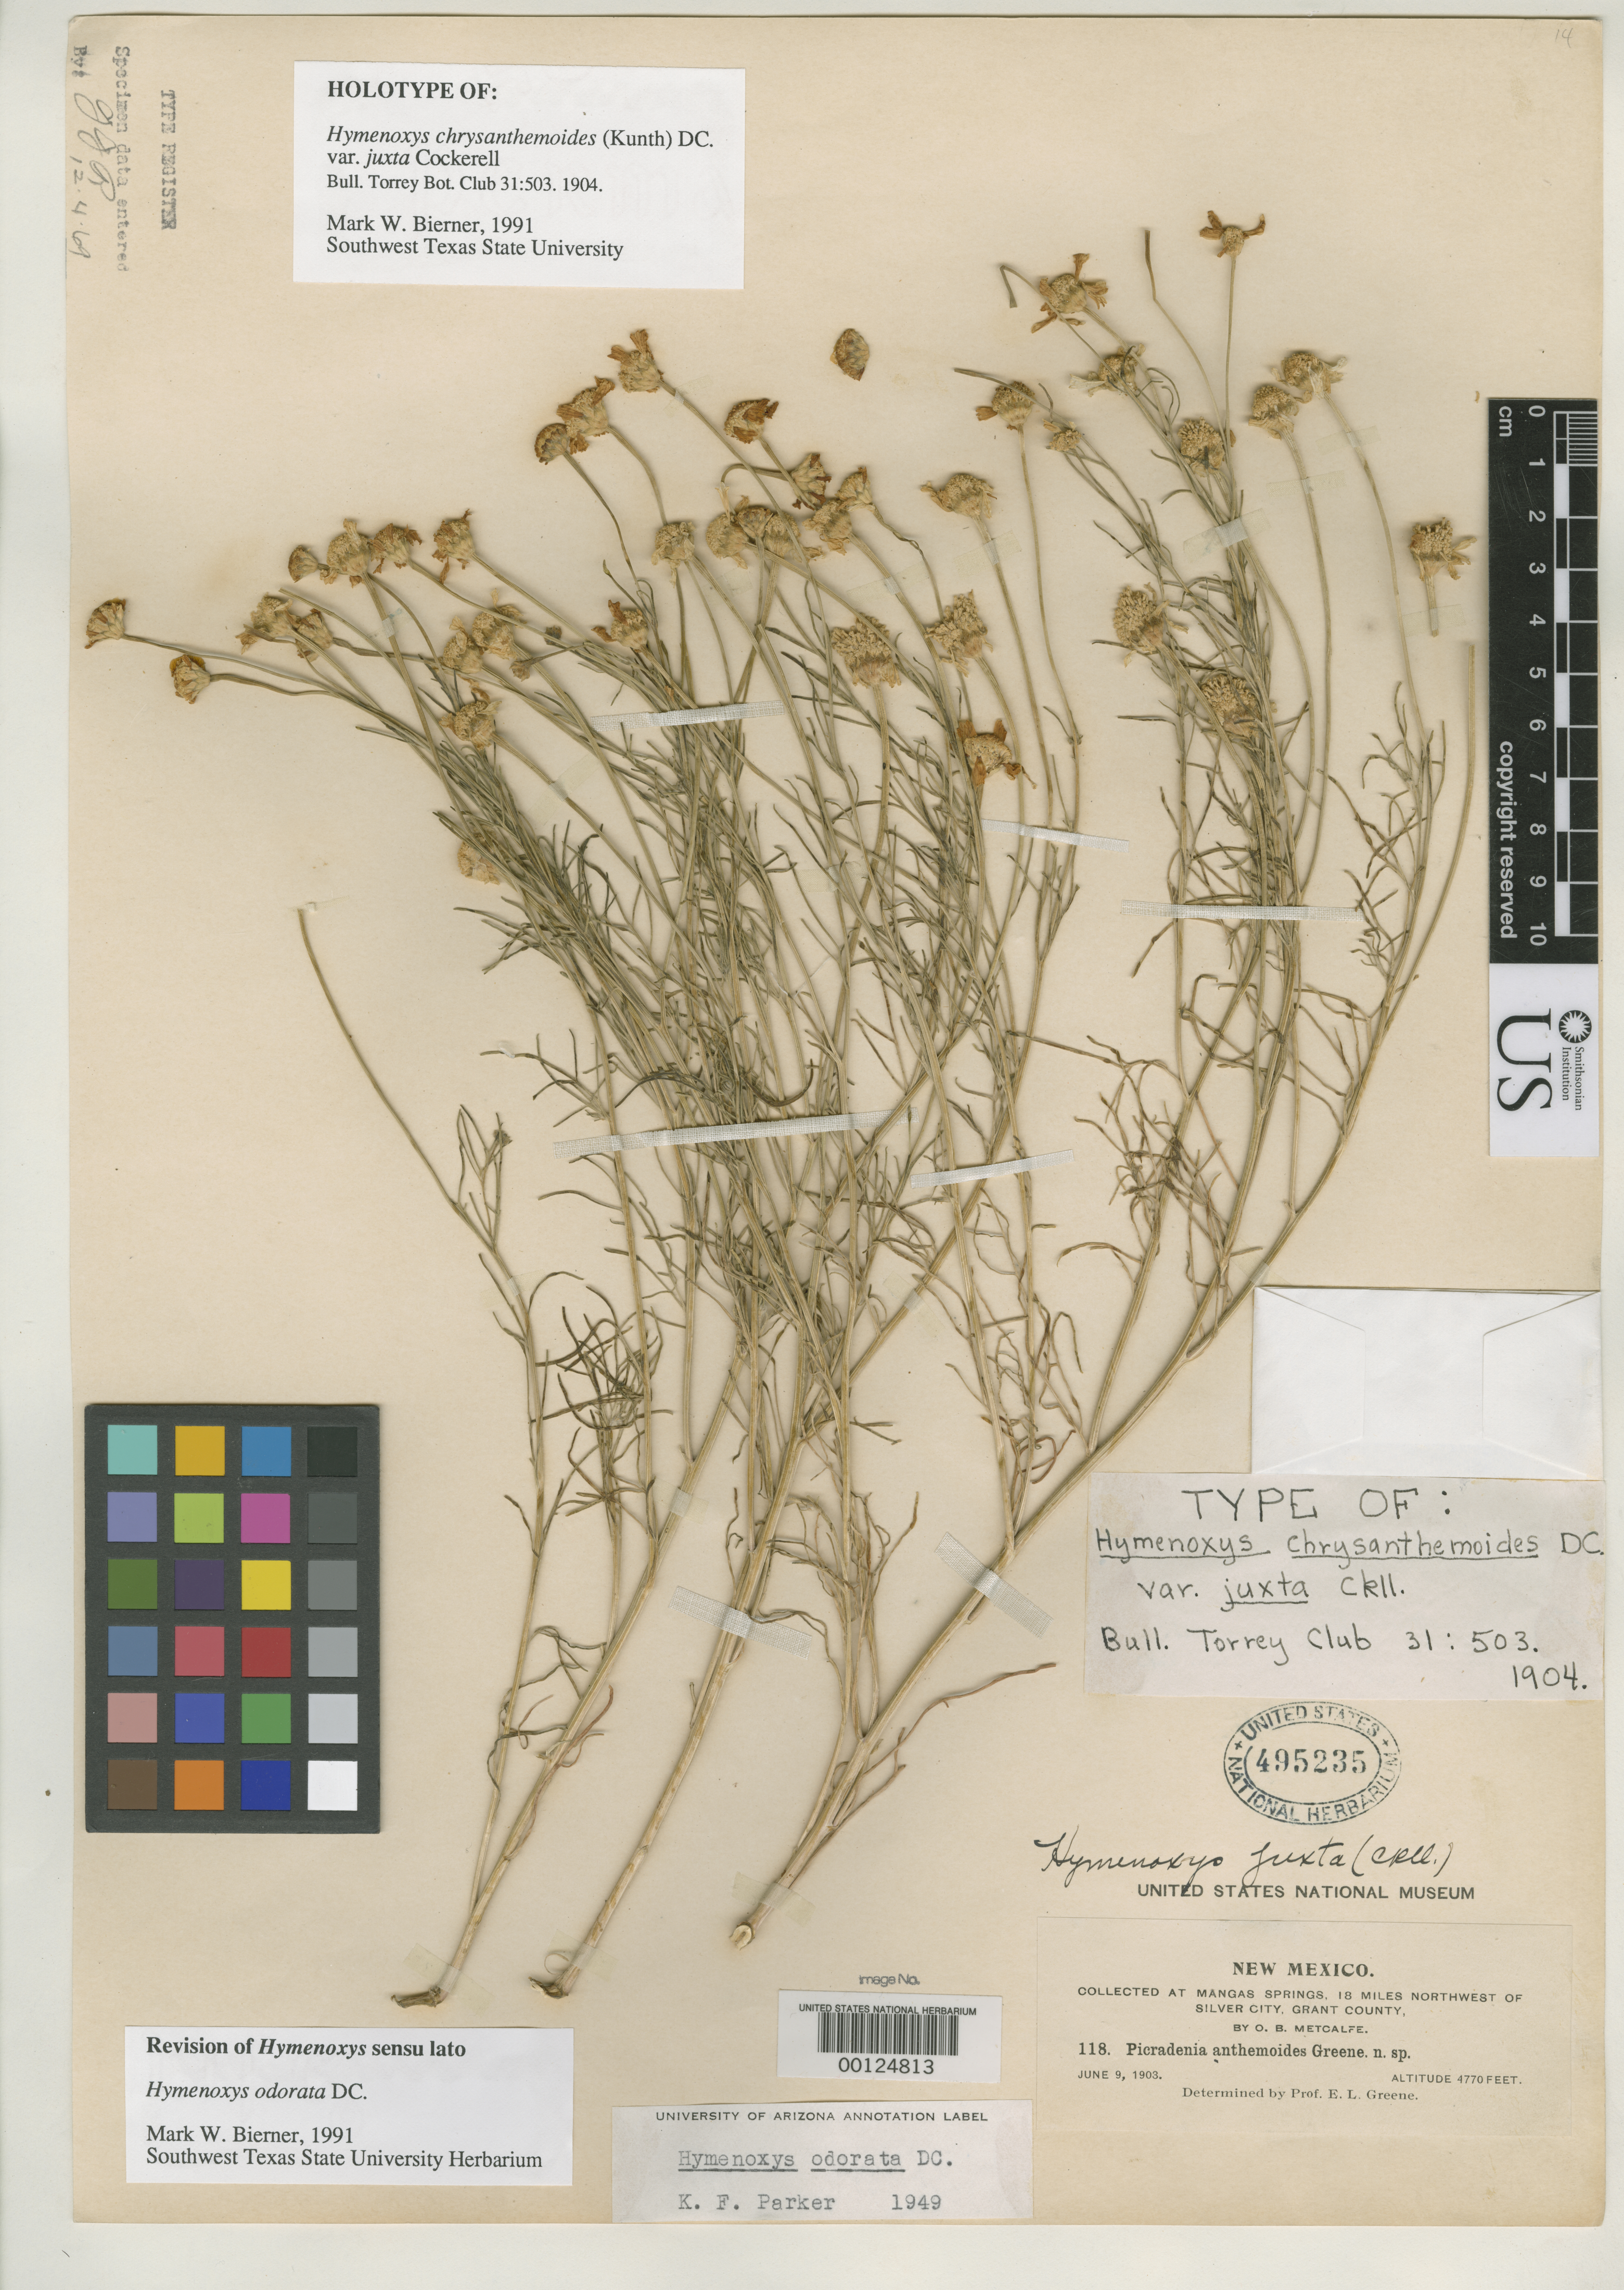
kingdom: Plantae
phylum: Tracheophyta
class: Magnoliopsida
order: Asterales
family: Asteraceae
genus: Hymenoxys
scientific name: Hymenoxys chrysanthemoides var. juxta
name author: Cockerell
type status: Holotype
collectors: O. B. Metcalfe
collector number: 118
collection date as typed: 09 Jun 1903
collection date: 1903-06-09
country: United States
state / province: New Mexico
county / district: Grant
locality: Silver City.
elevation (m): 1454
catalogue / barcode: US 495235